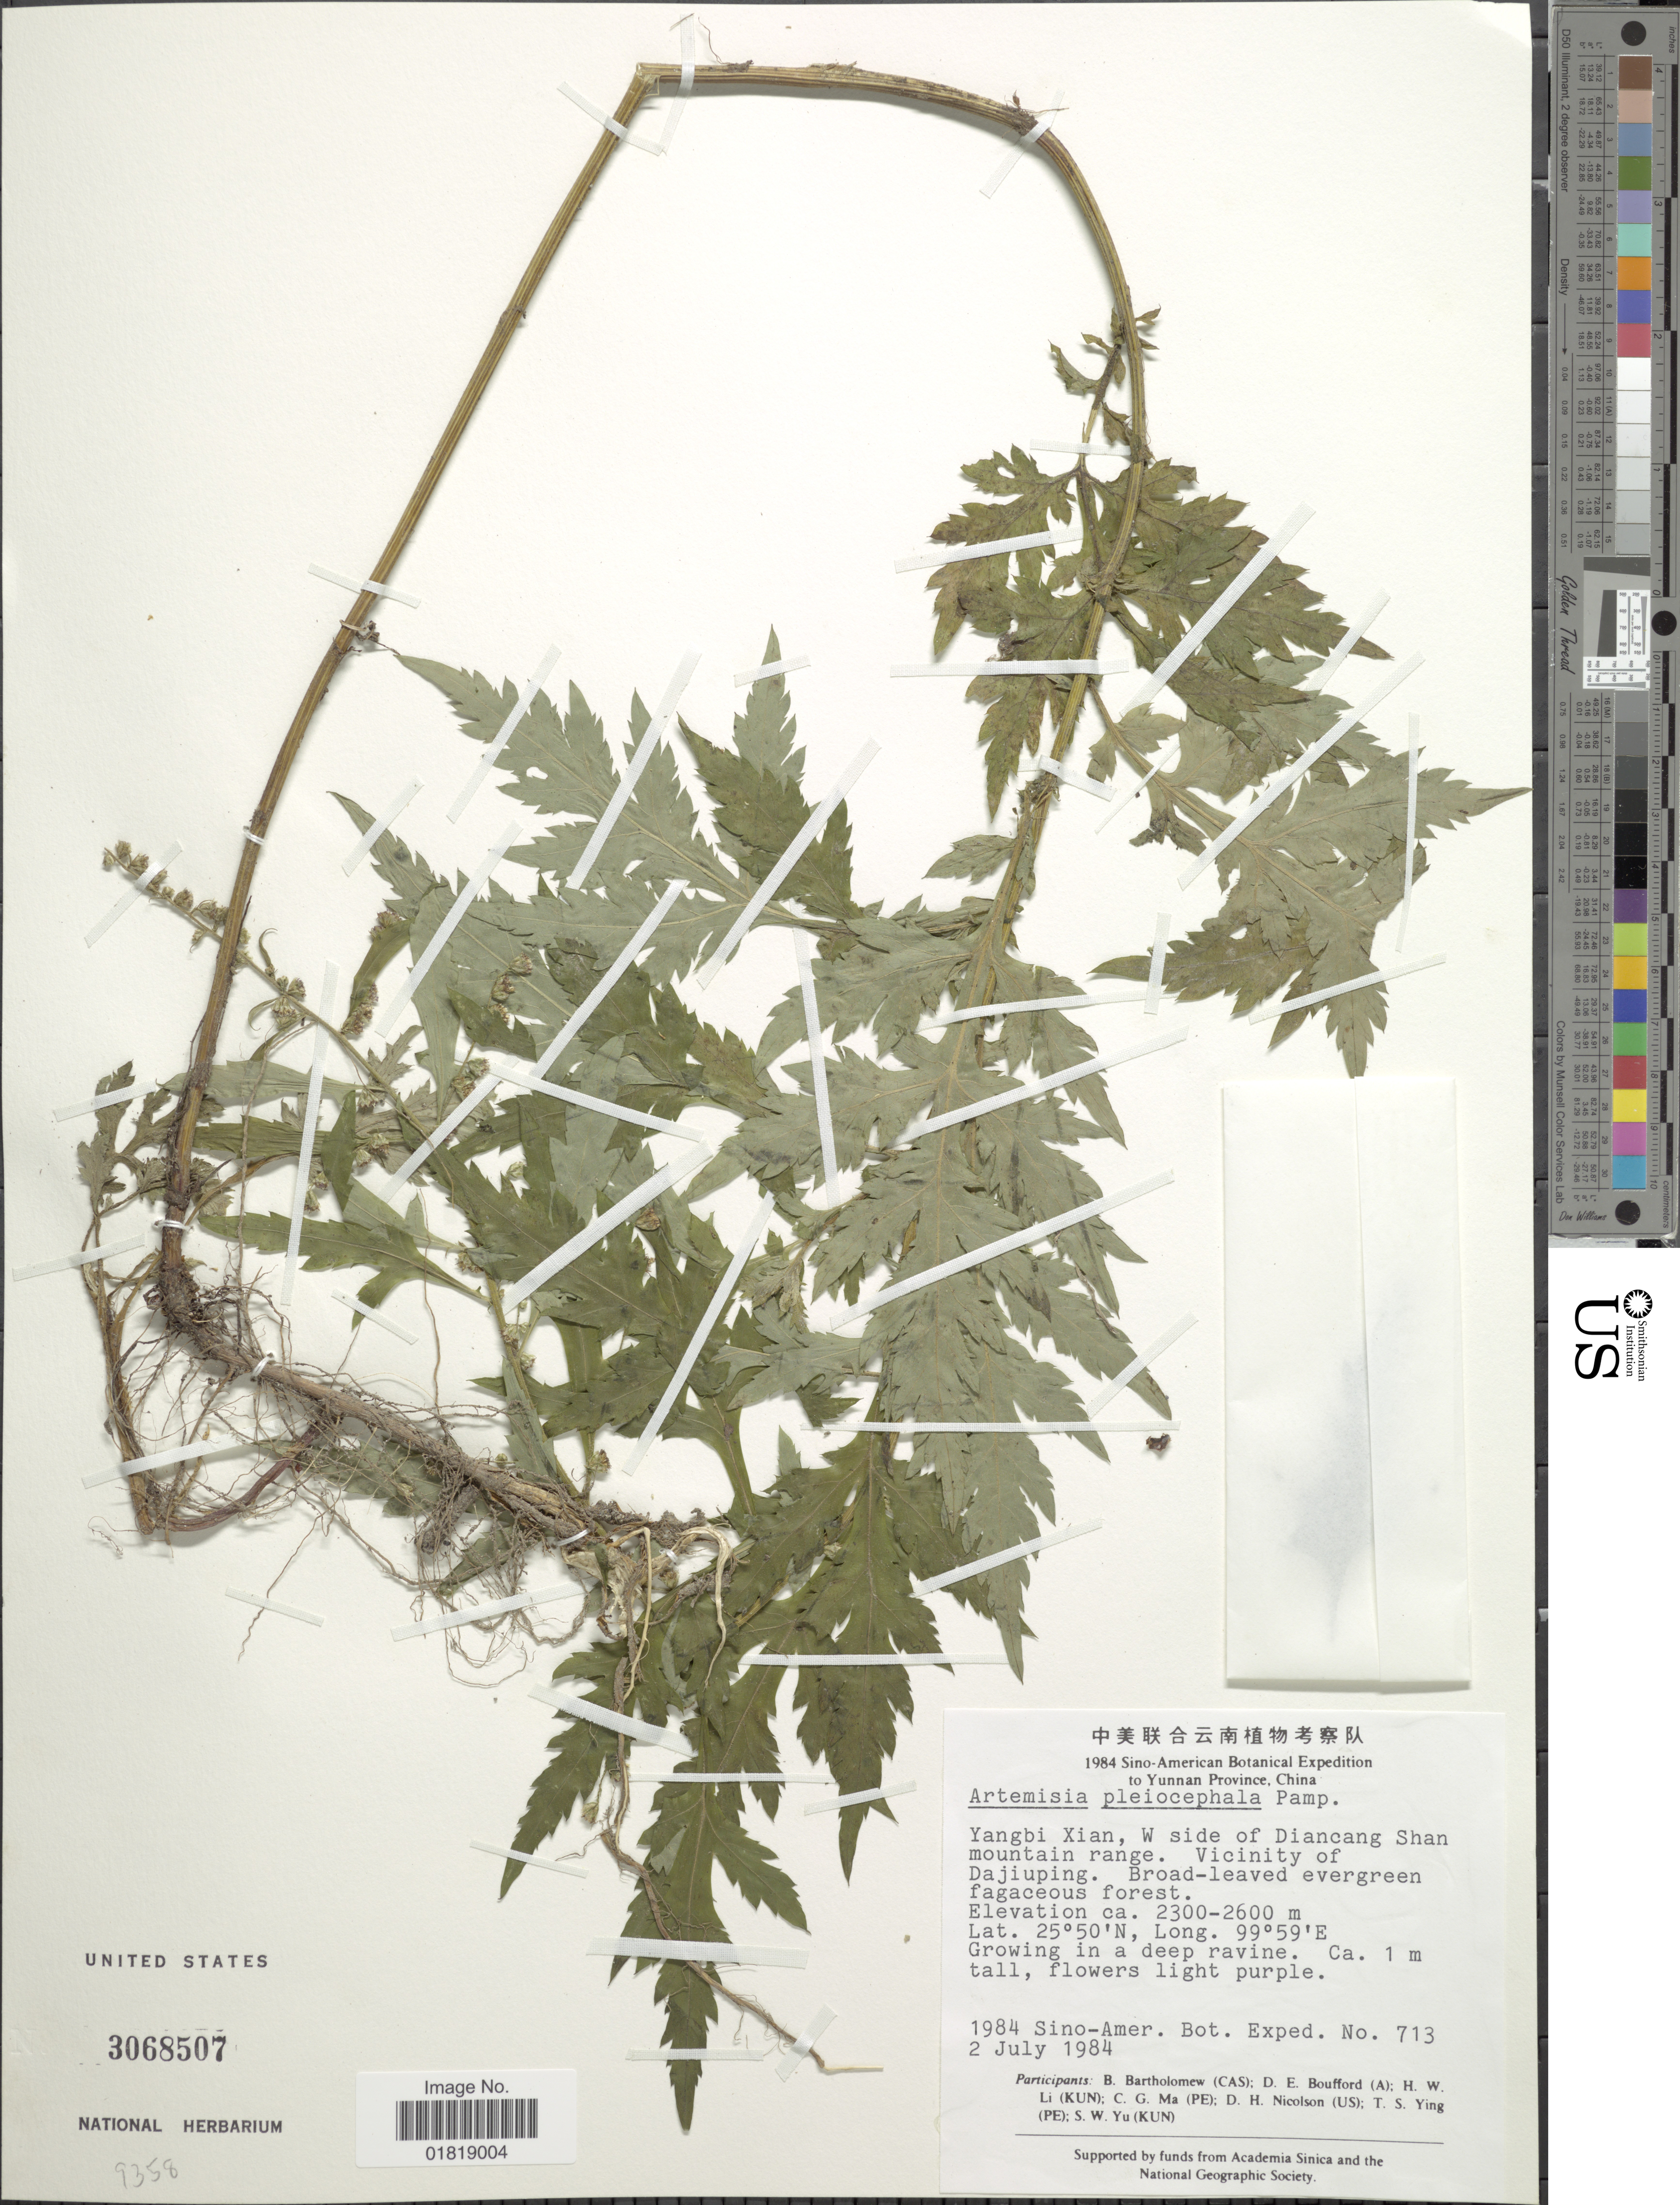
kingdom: Plantae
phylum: Tracheophyta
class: Magnoliopsida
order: Asterales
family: Asteraceae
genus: Artemisia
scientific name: Artemisia pleiocephala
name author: Pamp.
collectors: Sino-Amer. Bot. Exped. 1984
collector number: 713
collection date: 1984-07-02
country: China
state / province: Yunnan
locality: Yangbi Xian, W side of Diancang Shan Mountain range, vicinity of Dajiuping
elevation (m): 2300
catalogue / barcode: US 3068507